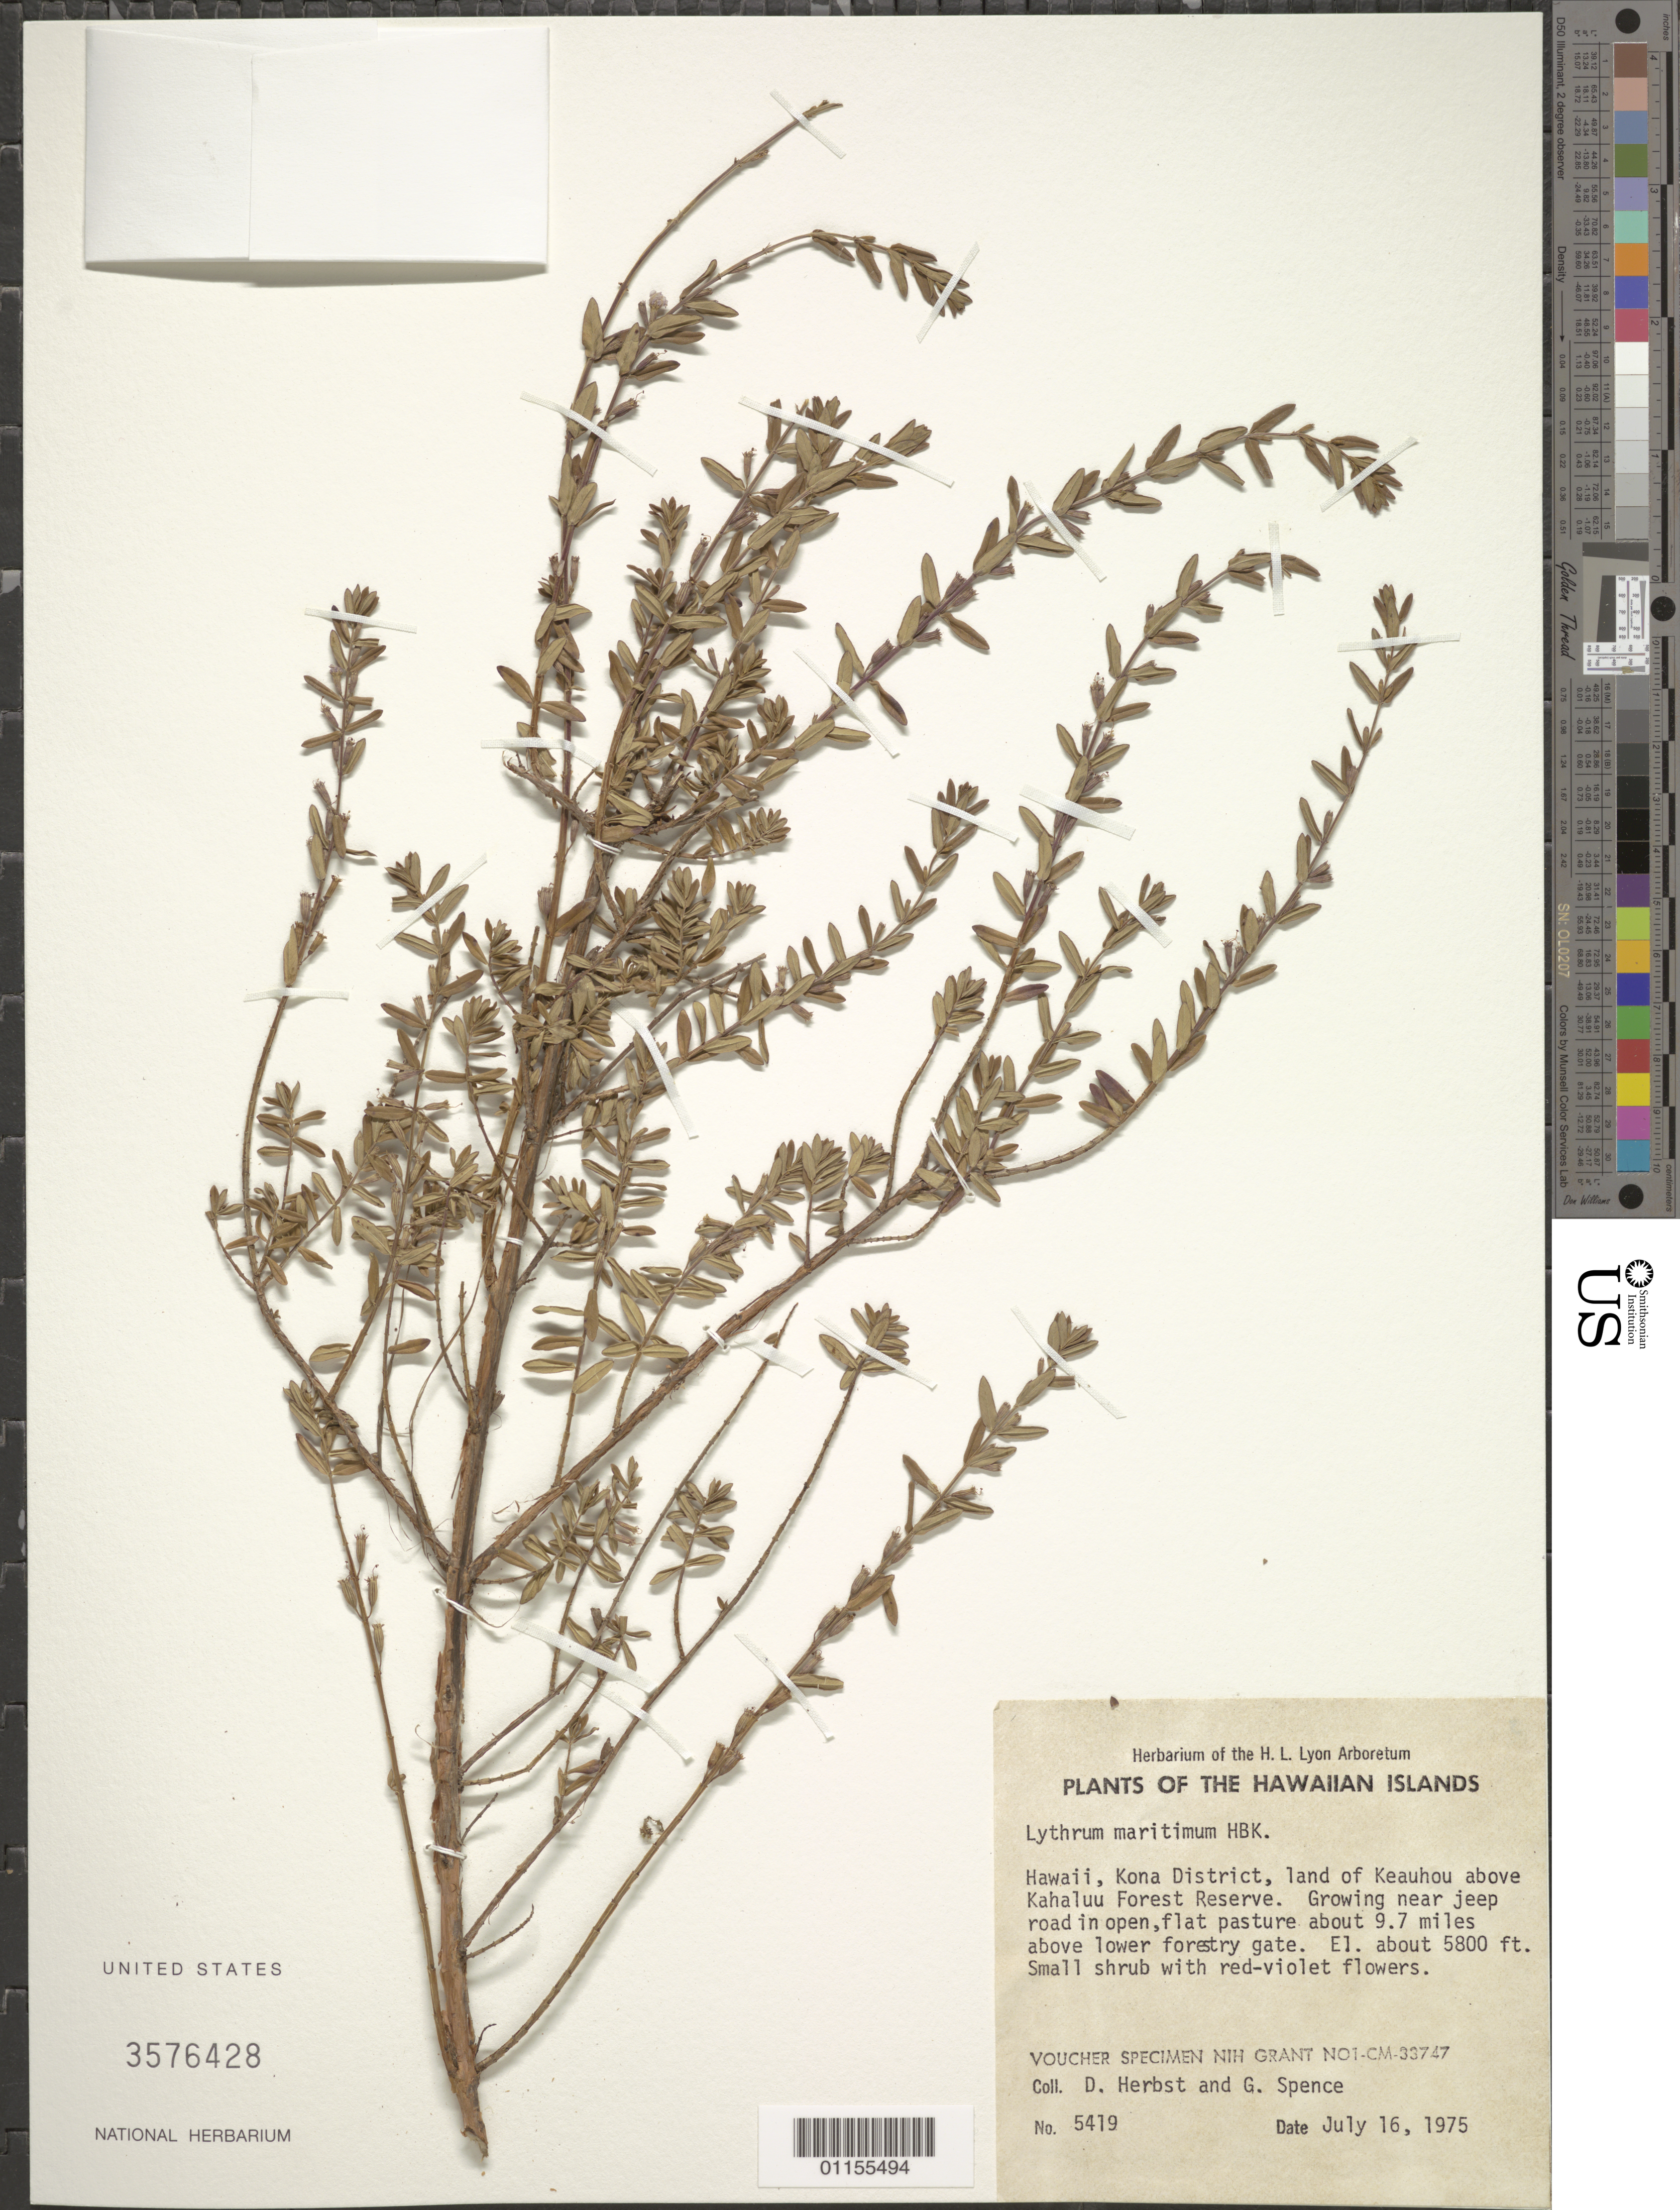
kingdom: Plantae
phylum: Tracheophyta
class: Magnoliopsida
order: Myrtales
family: Lythraceae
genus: Lythrum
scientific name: Lythrum maritimum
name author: Kunth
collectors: D. R. Herbst & G. Spence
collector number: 5419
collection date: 1975-07-16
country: United States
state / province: Hawaii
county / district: Hawaii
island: Hawaii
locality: Kona District, land of Keauhou above Kahaluu Forest Reserve, growing near jeep road in open, flat pasture about 9.7 miles above lower forestry gate.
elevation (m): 1768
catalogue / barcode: US 3576428